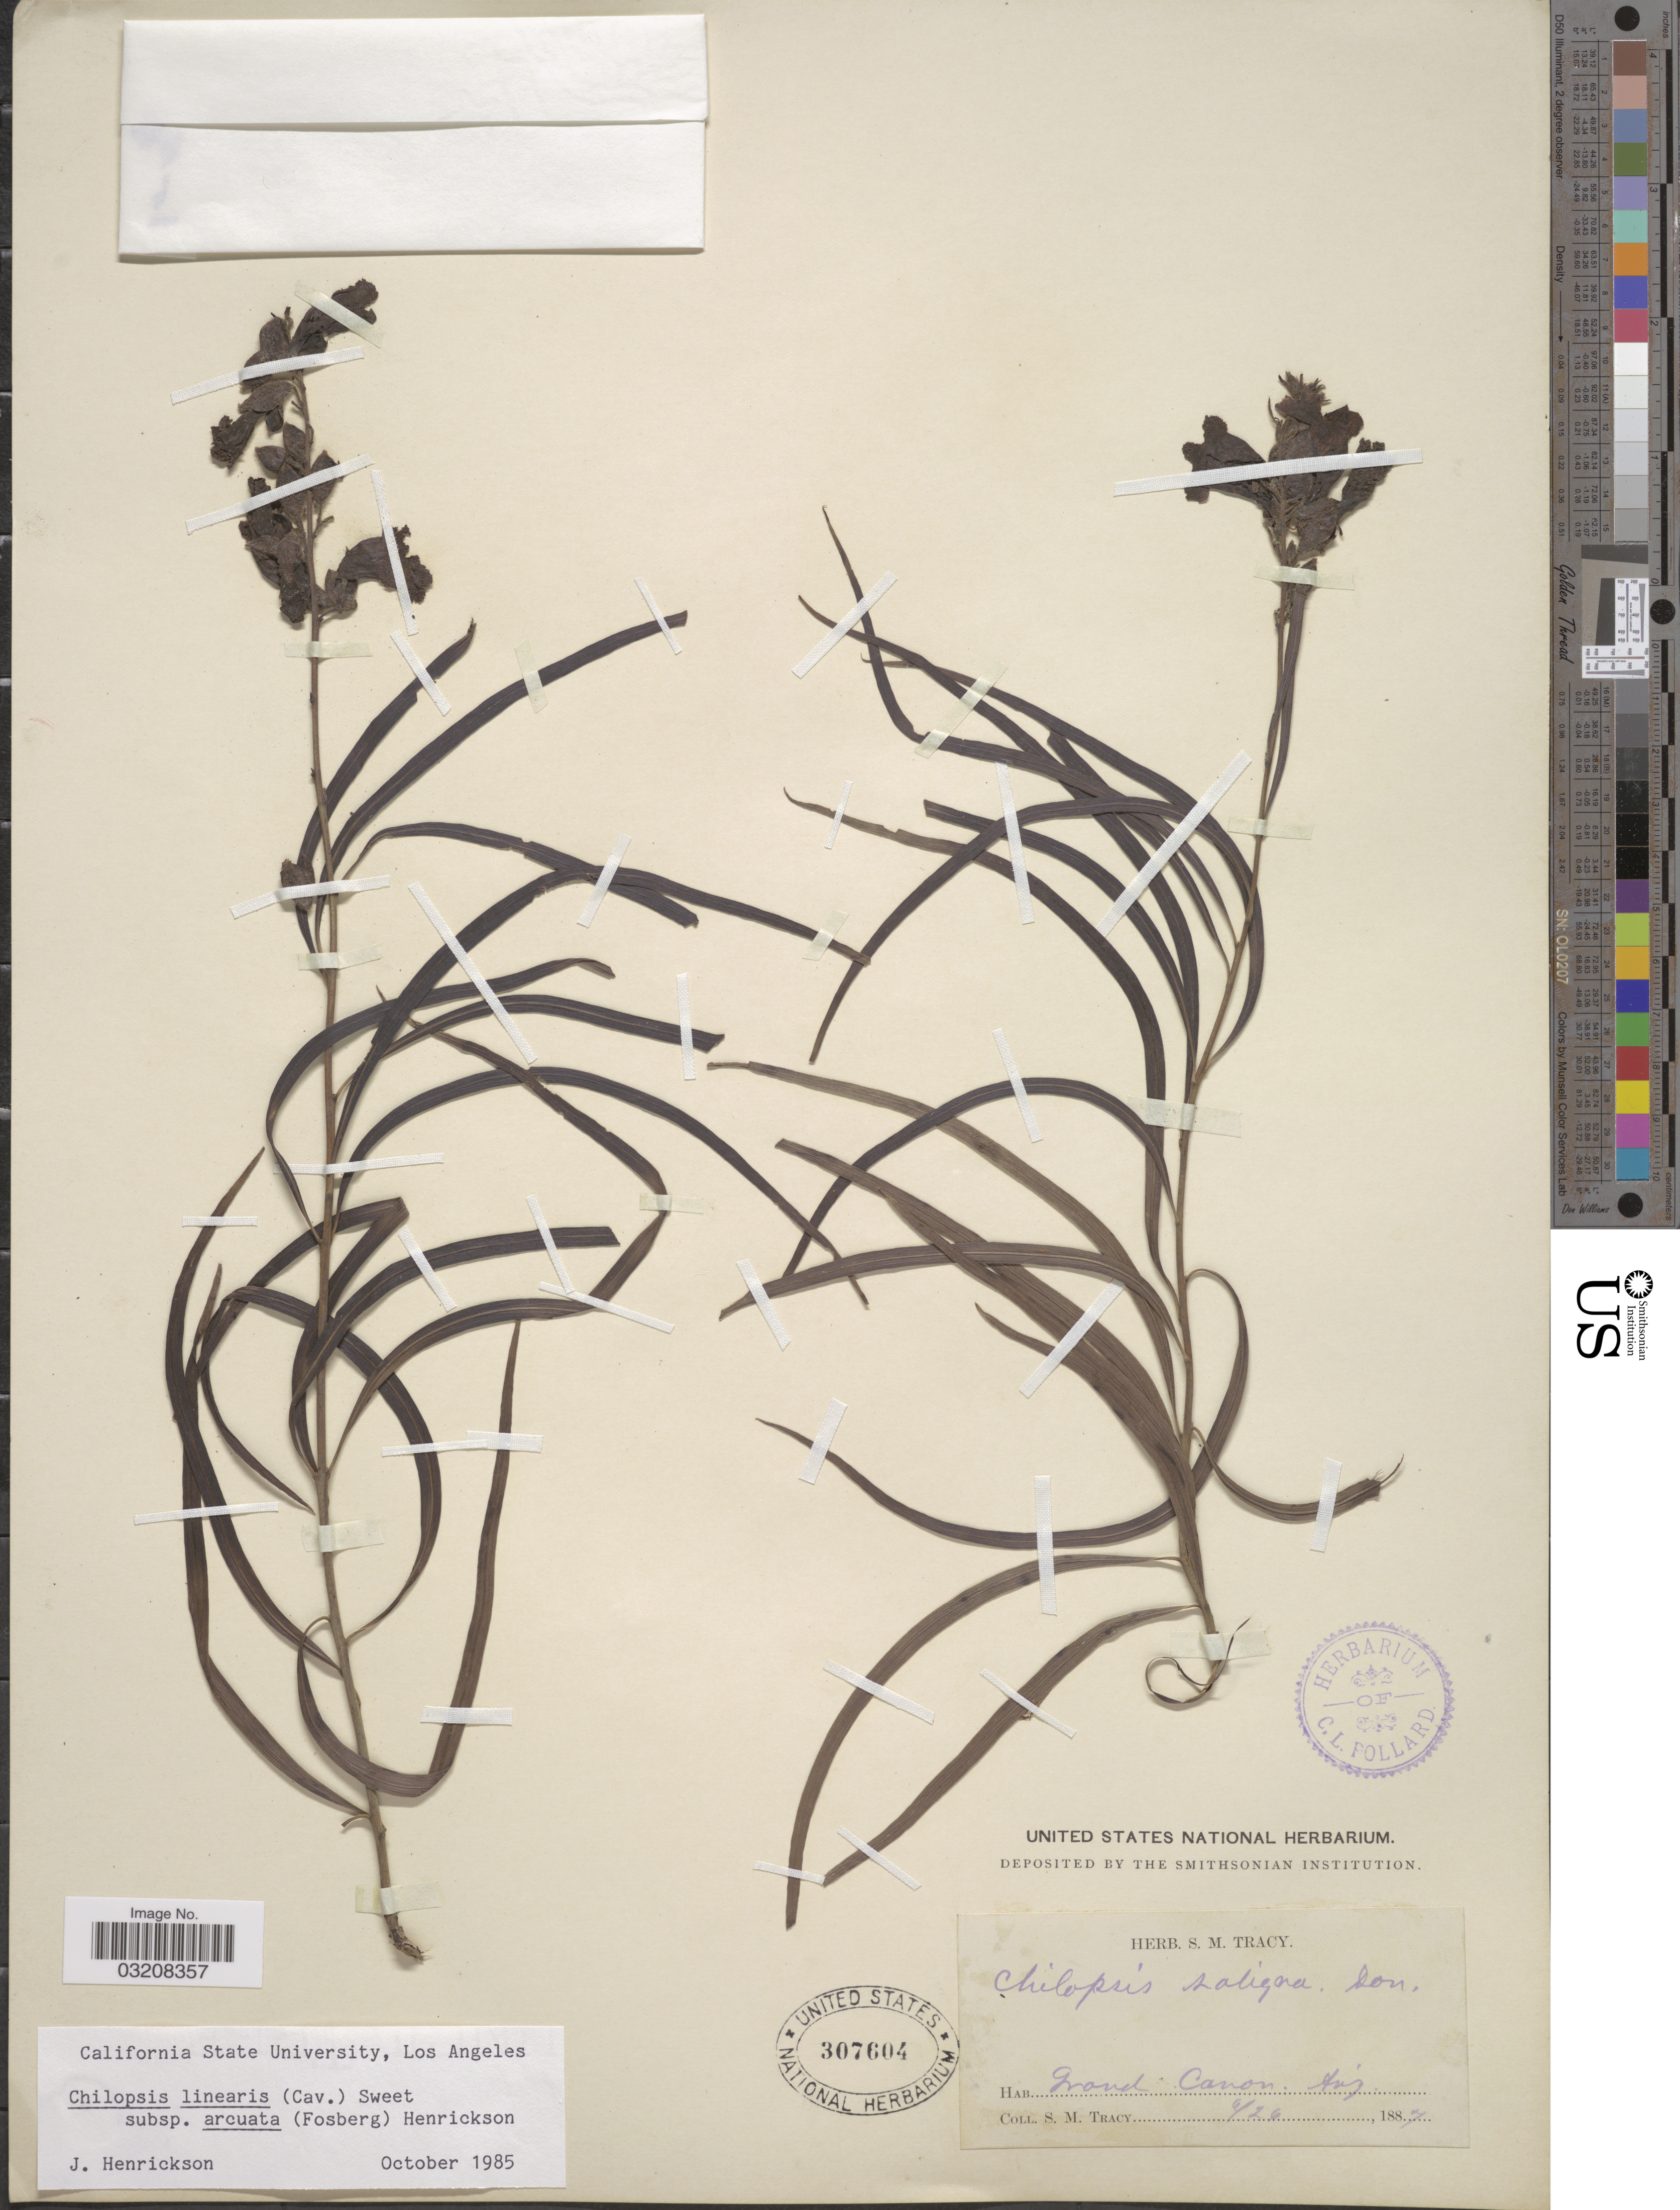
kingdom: Plantae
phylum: Tracheophyta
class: Magnoliopsida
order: Lamiales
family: Bignoniaceae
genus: Chilopsis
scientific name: Chilopsis linearis subsp. arcuata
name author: (Fosberg) Henrickson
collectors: S. M. Tracy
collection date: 1887-06-26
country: United States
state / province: Arizona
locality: Grand Canon.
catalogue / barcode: US 307604